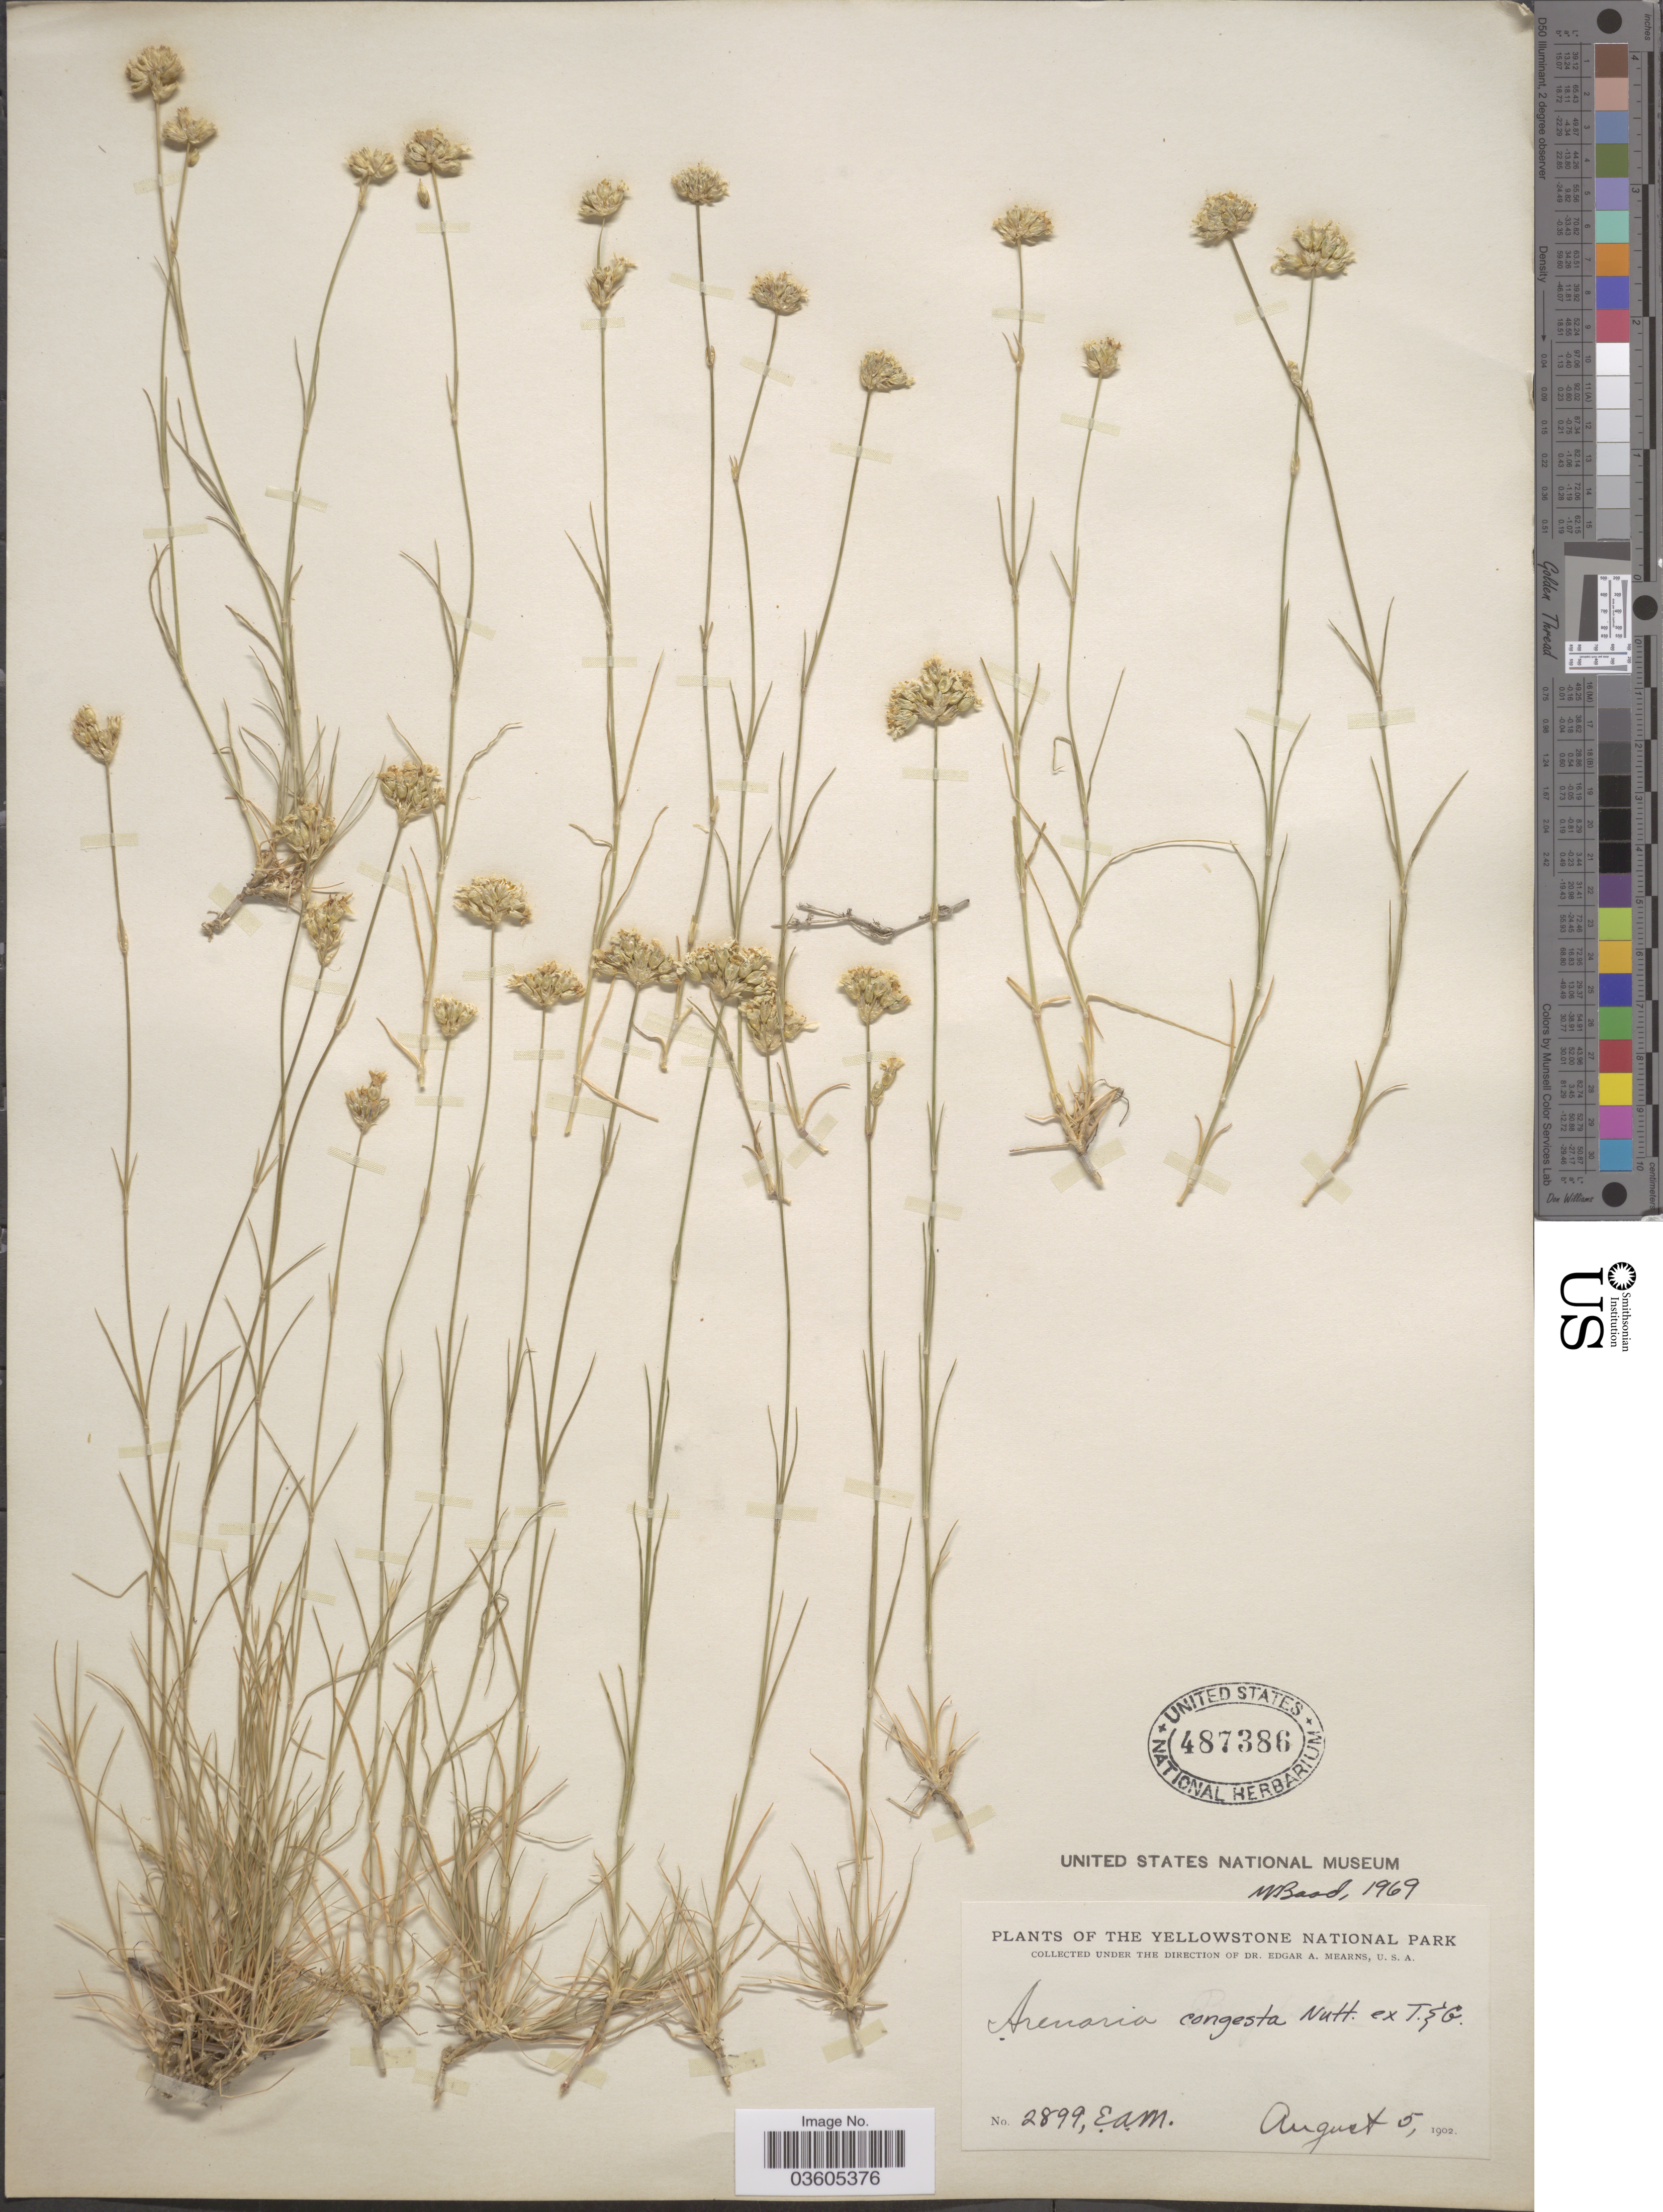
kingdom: Plantae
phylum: Tracheophyta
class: Magnoliopsida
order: Caryophyllales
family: Caryophyllaceae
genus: Eremogone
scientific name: Eremogone congesta var. congesta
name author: (Nutt.) Ikonn.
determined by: Strong, Mark T., (BOT), Smithsonian Institution - National Museum of Natural History (UNITED STATES)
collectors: E. A. Mearns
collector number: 2899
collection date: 1902-08-05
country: United States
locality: Yellowstone National Park.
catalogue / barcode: US 487386